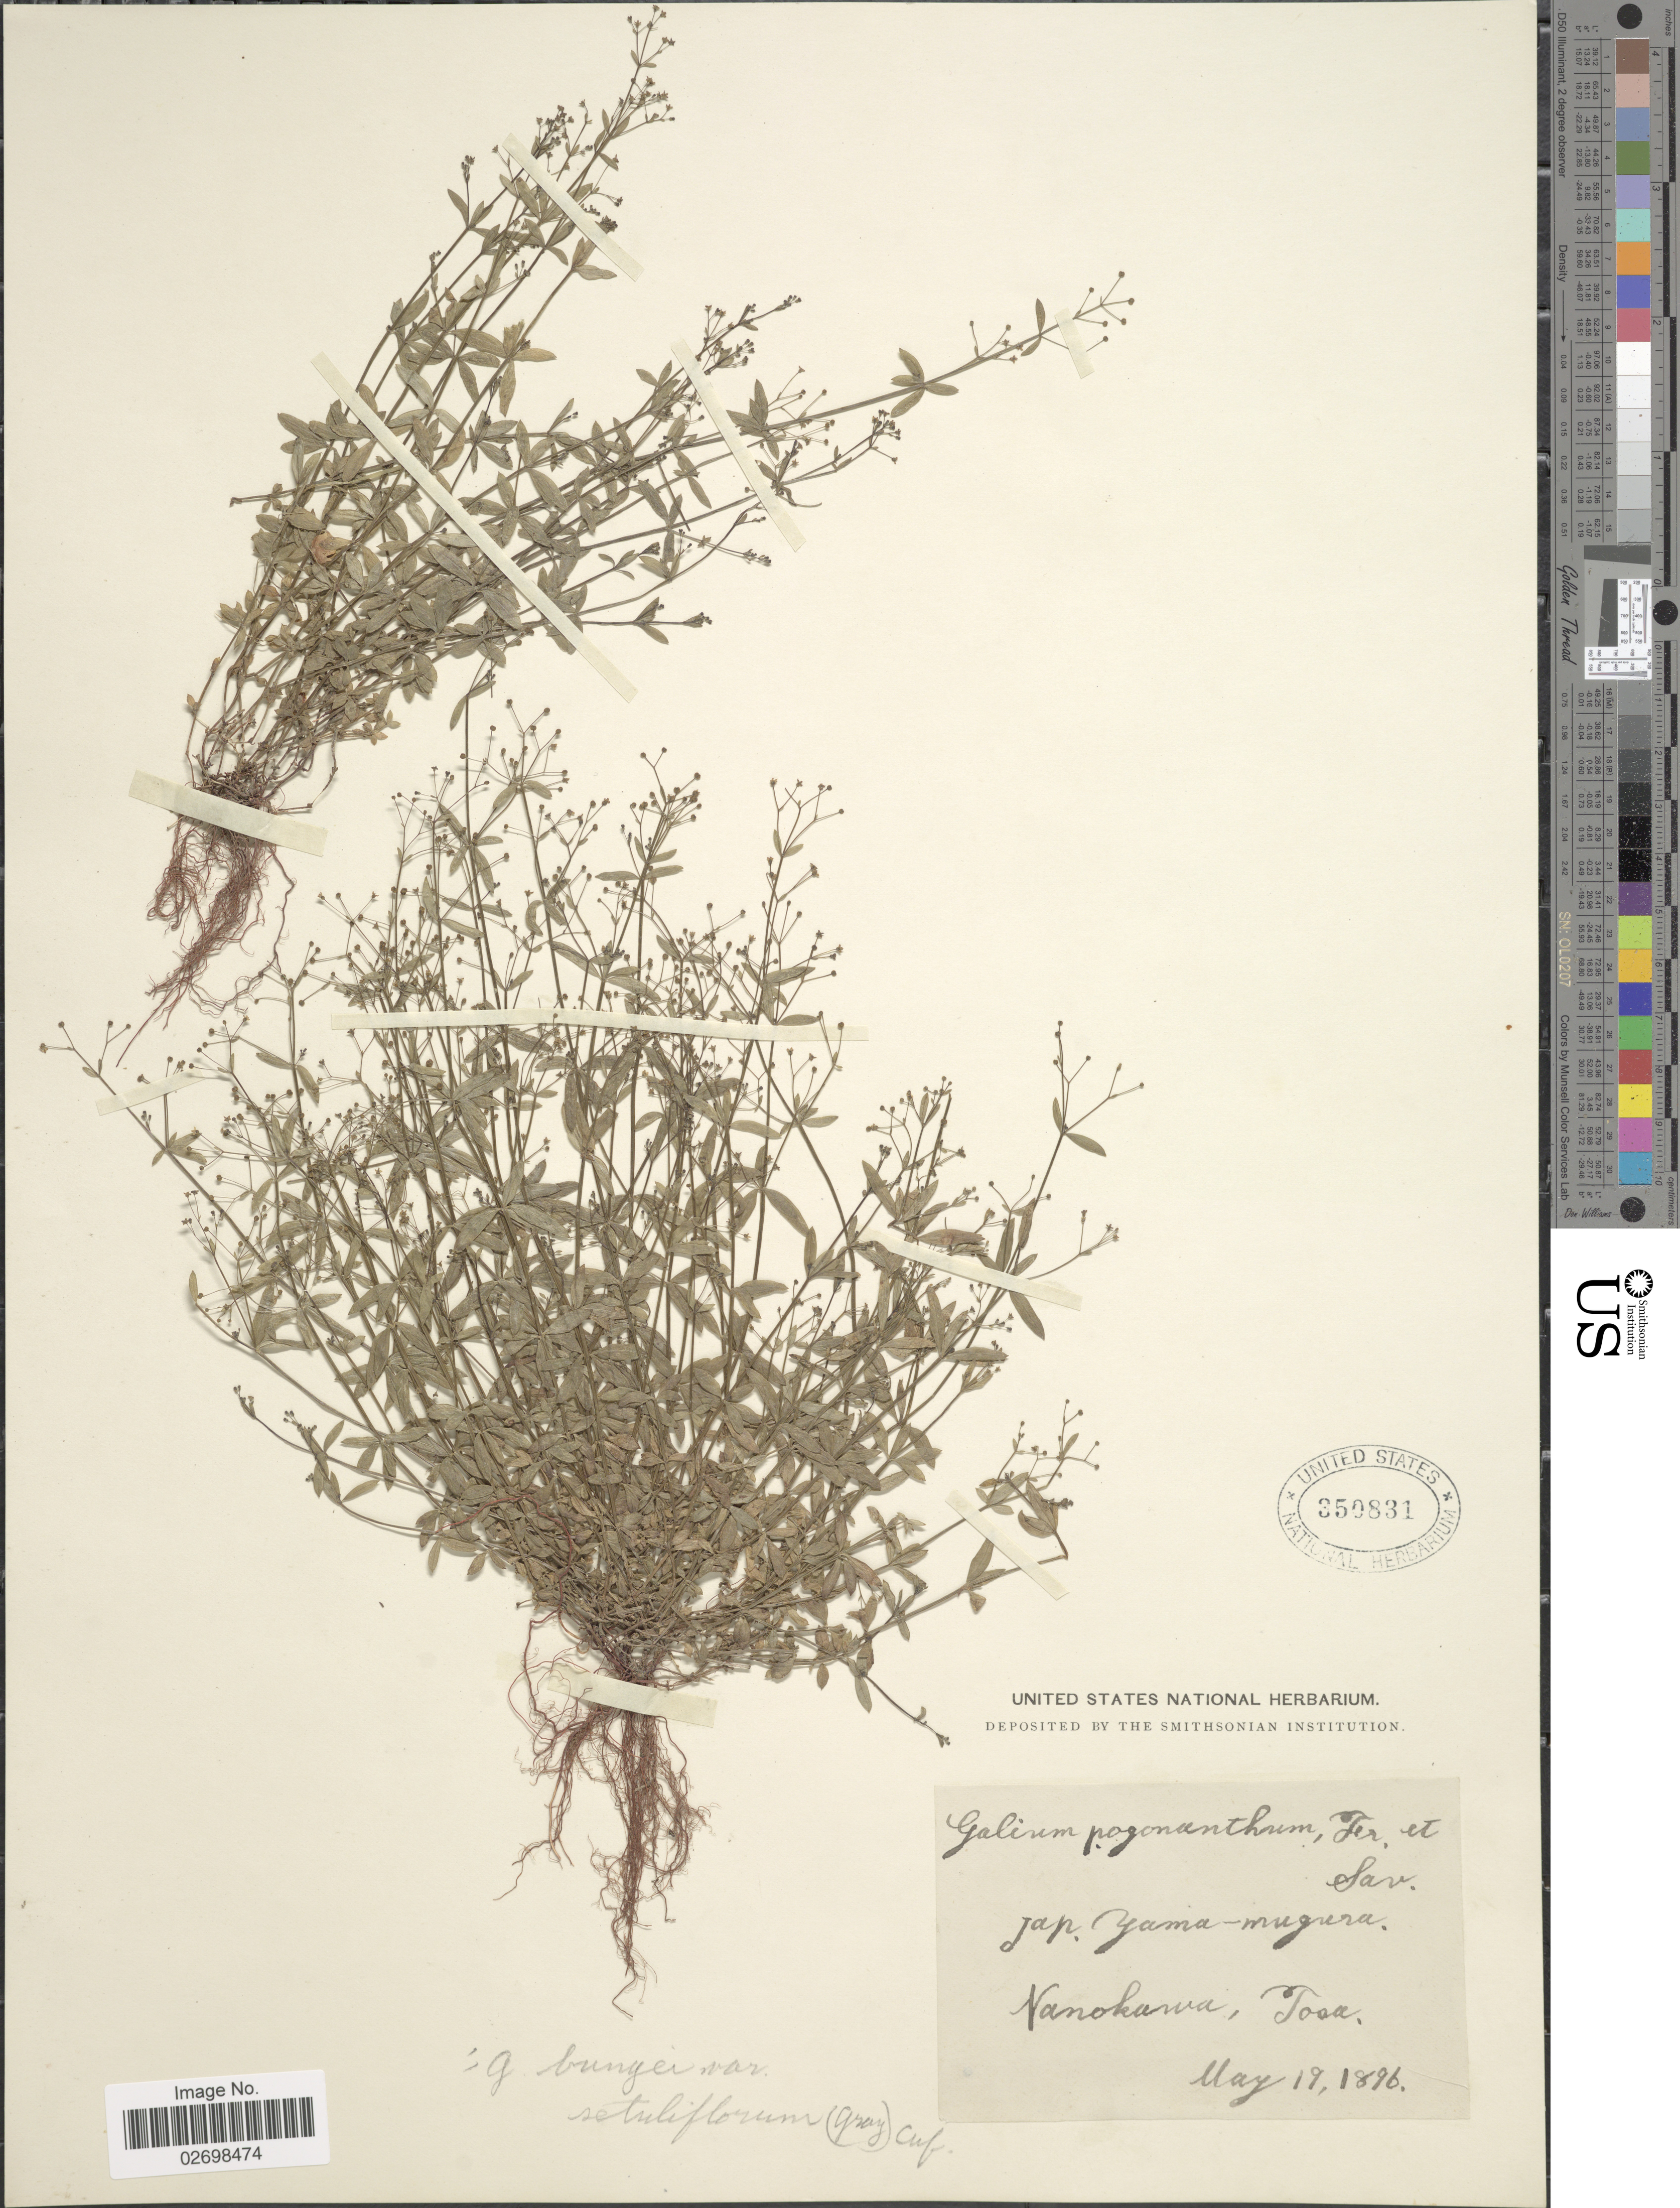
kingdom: Plantae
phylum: Tracheophyta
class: Magnoliopsida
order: Gentianales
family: Rubiaceae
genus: Galium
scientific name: Galium bungei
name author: Steud.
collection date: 1896-05-19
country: Japan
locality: Nanokawa, Tosa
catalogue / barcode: US 350831